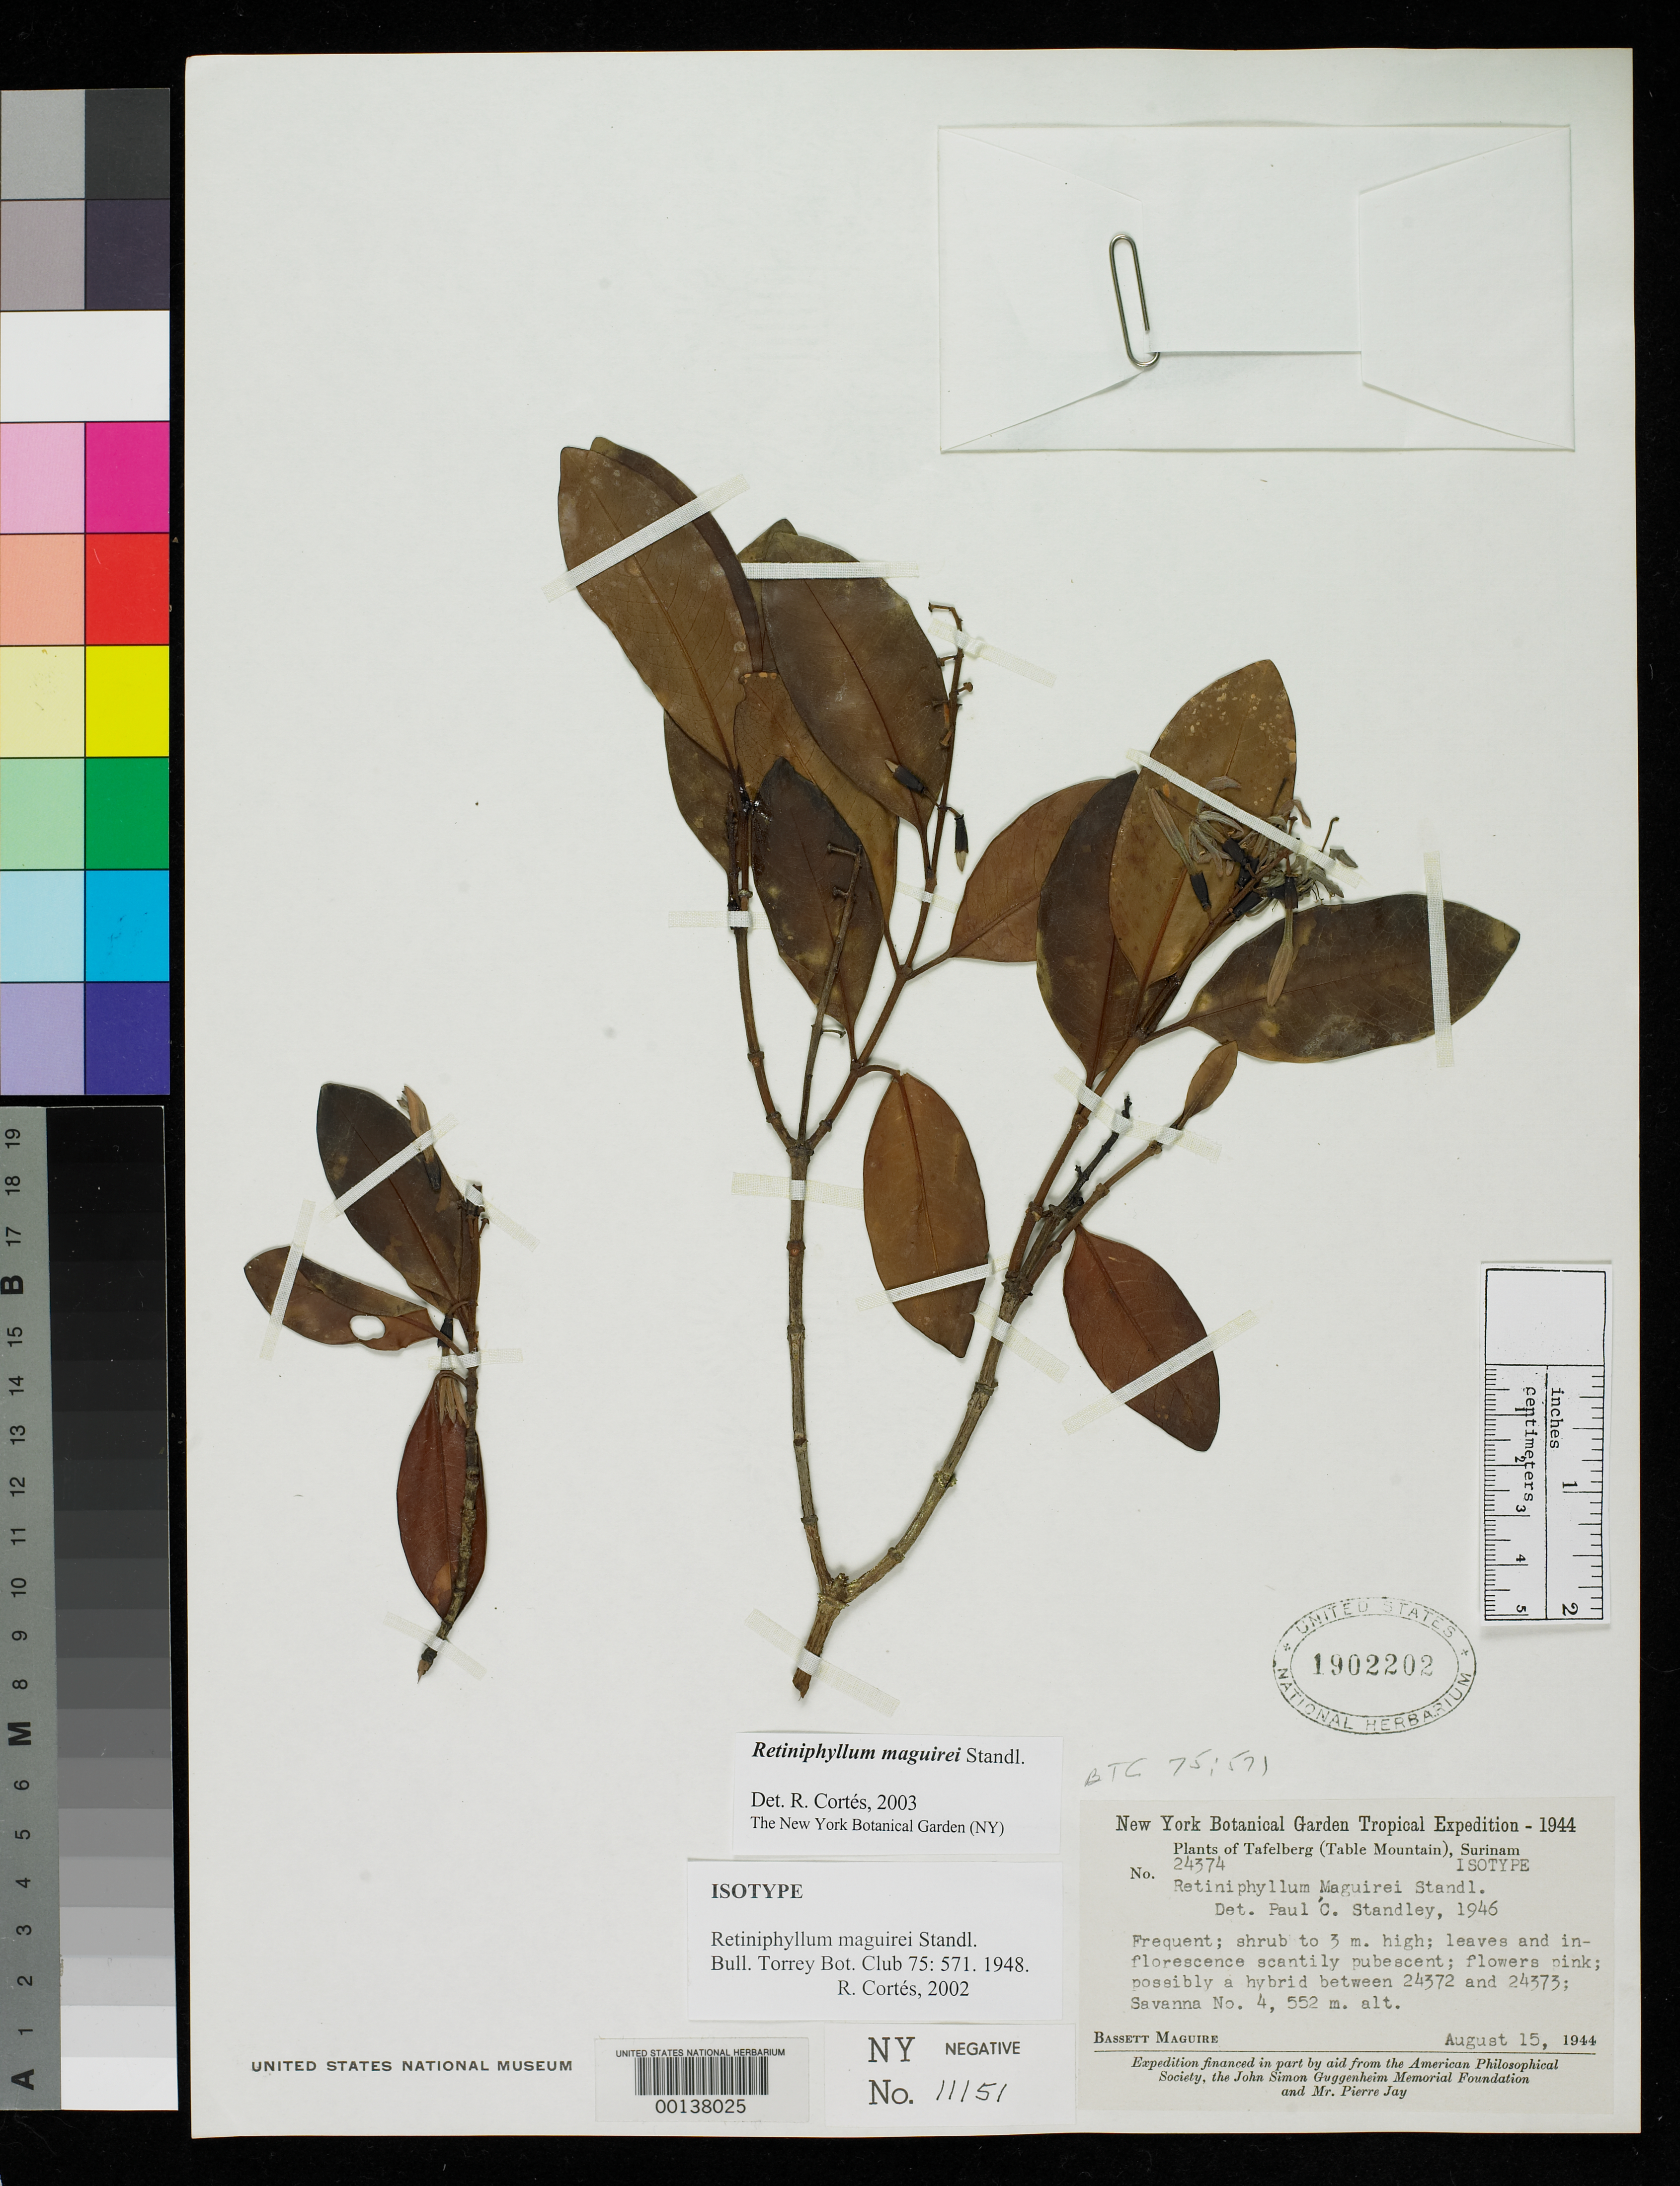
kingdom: Plantae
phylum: Tracheophyta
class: Magnoliopsida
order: Gentianales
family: Rubiaceae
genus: Retiniphyllum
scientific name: Retiniphyllum maguirei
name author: Standl.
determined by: Cortés, R., (NY)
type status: Isotype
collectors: B. Maguire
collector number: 24374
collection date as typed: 15 Aug 1944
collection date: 1944-08-15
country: Suriname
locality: Tafelberg (Table Mountain), Savanna no. 4.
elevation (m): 552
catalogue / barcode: US 1902202